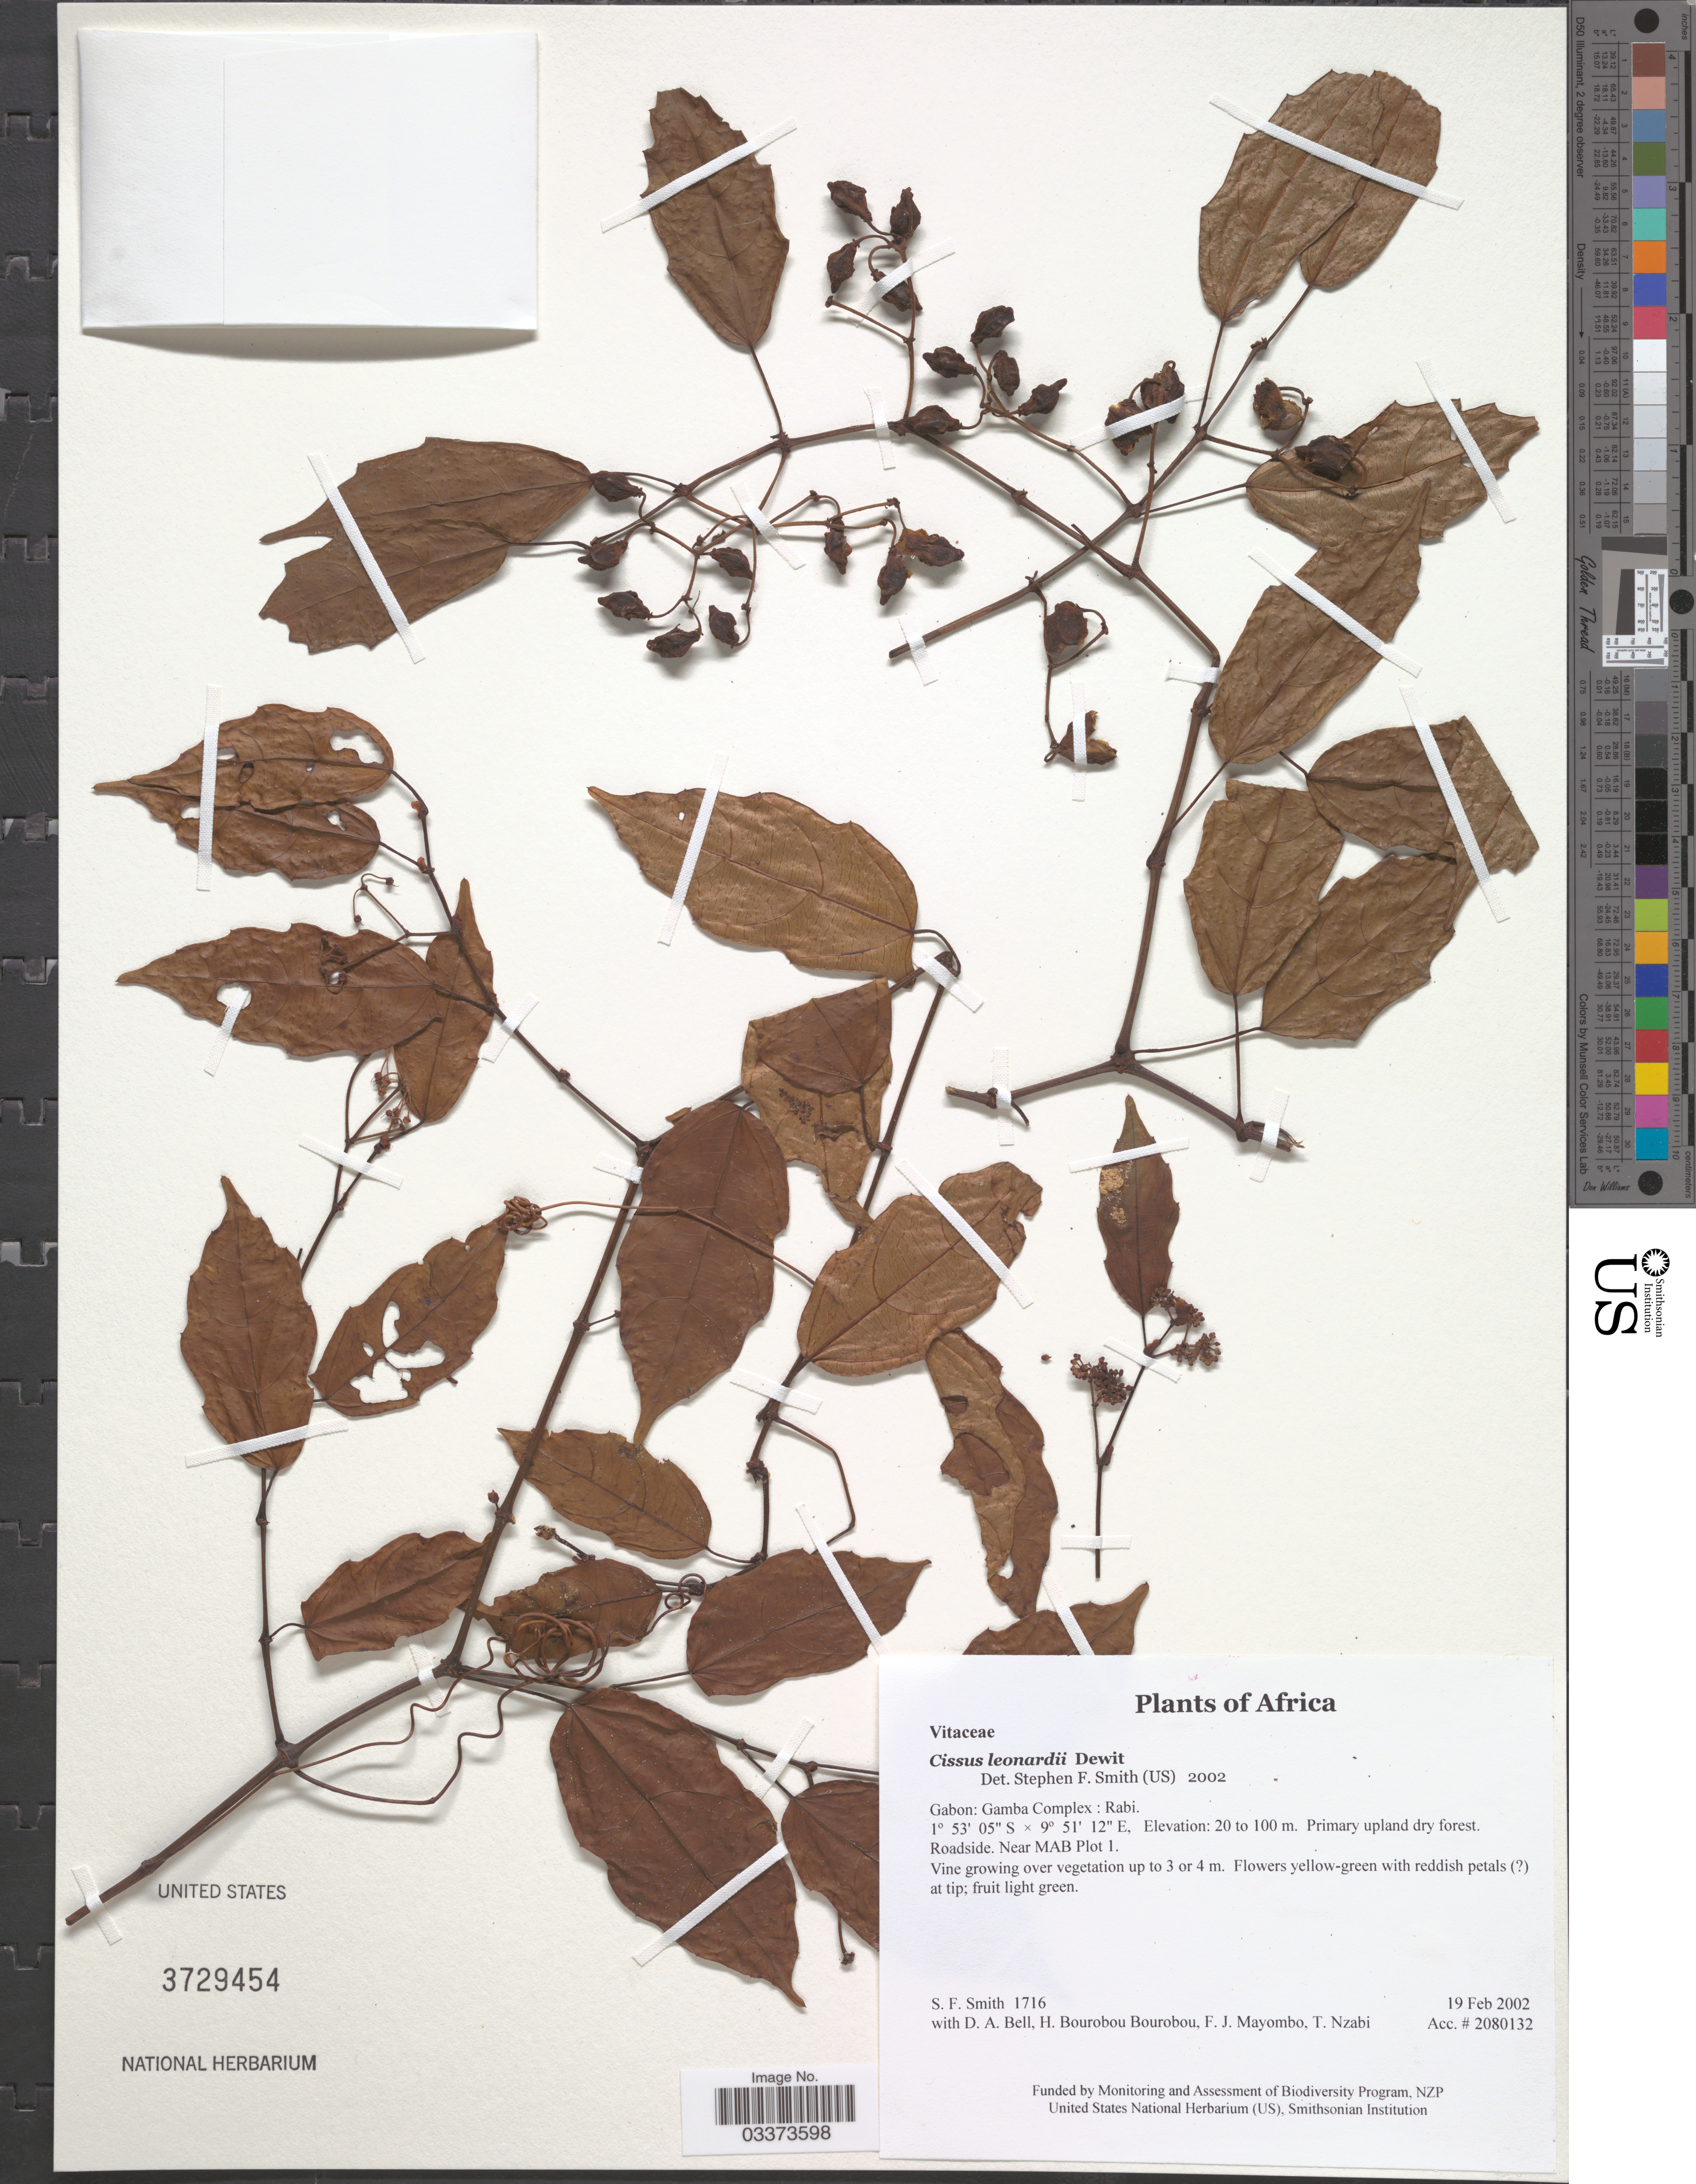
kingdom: Plantae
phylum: Tracheophyta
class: Magnoliopsida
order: Vitales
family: Vitaceae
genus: Cissus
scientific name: Cissus leonardii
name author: Dewit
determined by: Smith, Stephen F., (US), NMNH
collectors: S.F. Smith, D. A. Bell, H. Bourobou Bourobou & F. J. Mayombo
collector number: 1716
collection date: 2002-02-19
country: Gabon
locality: Africa. Gamba Complex: Rabi. Primary upland dry forest. Roadside. Near MAB Plot 1.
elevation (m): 20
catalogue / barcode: US 3729454